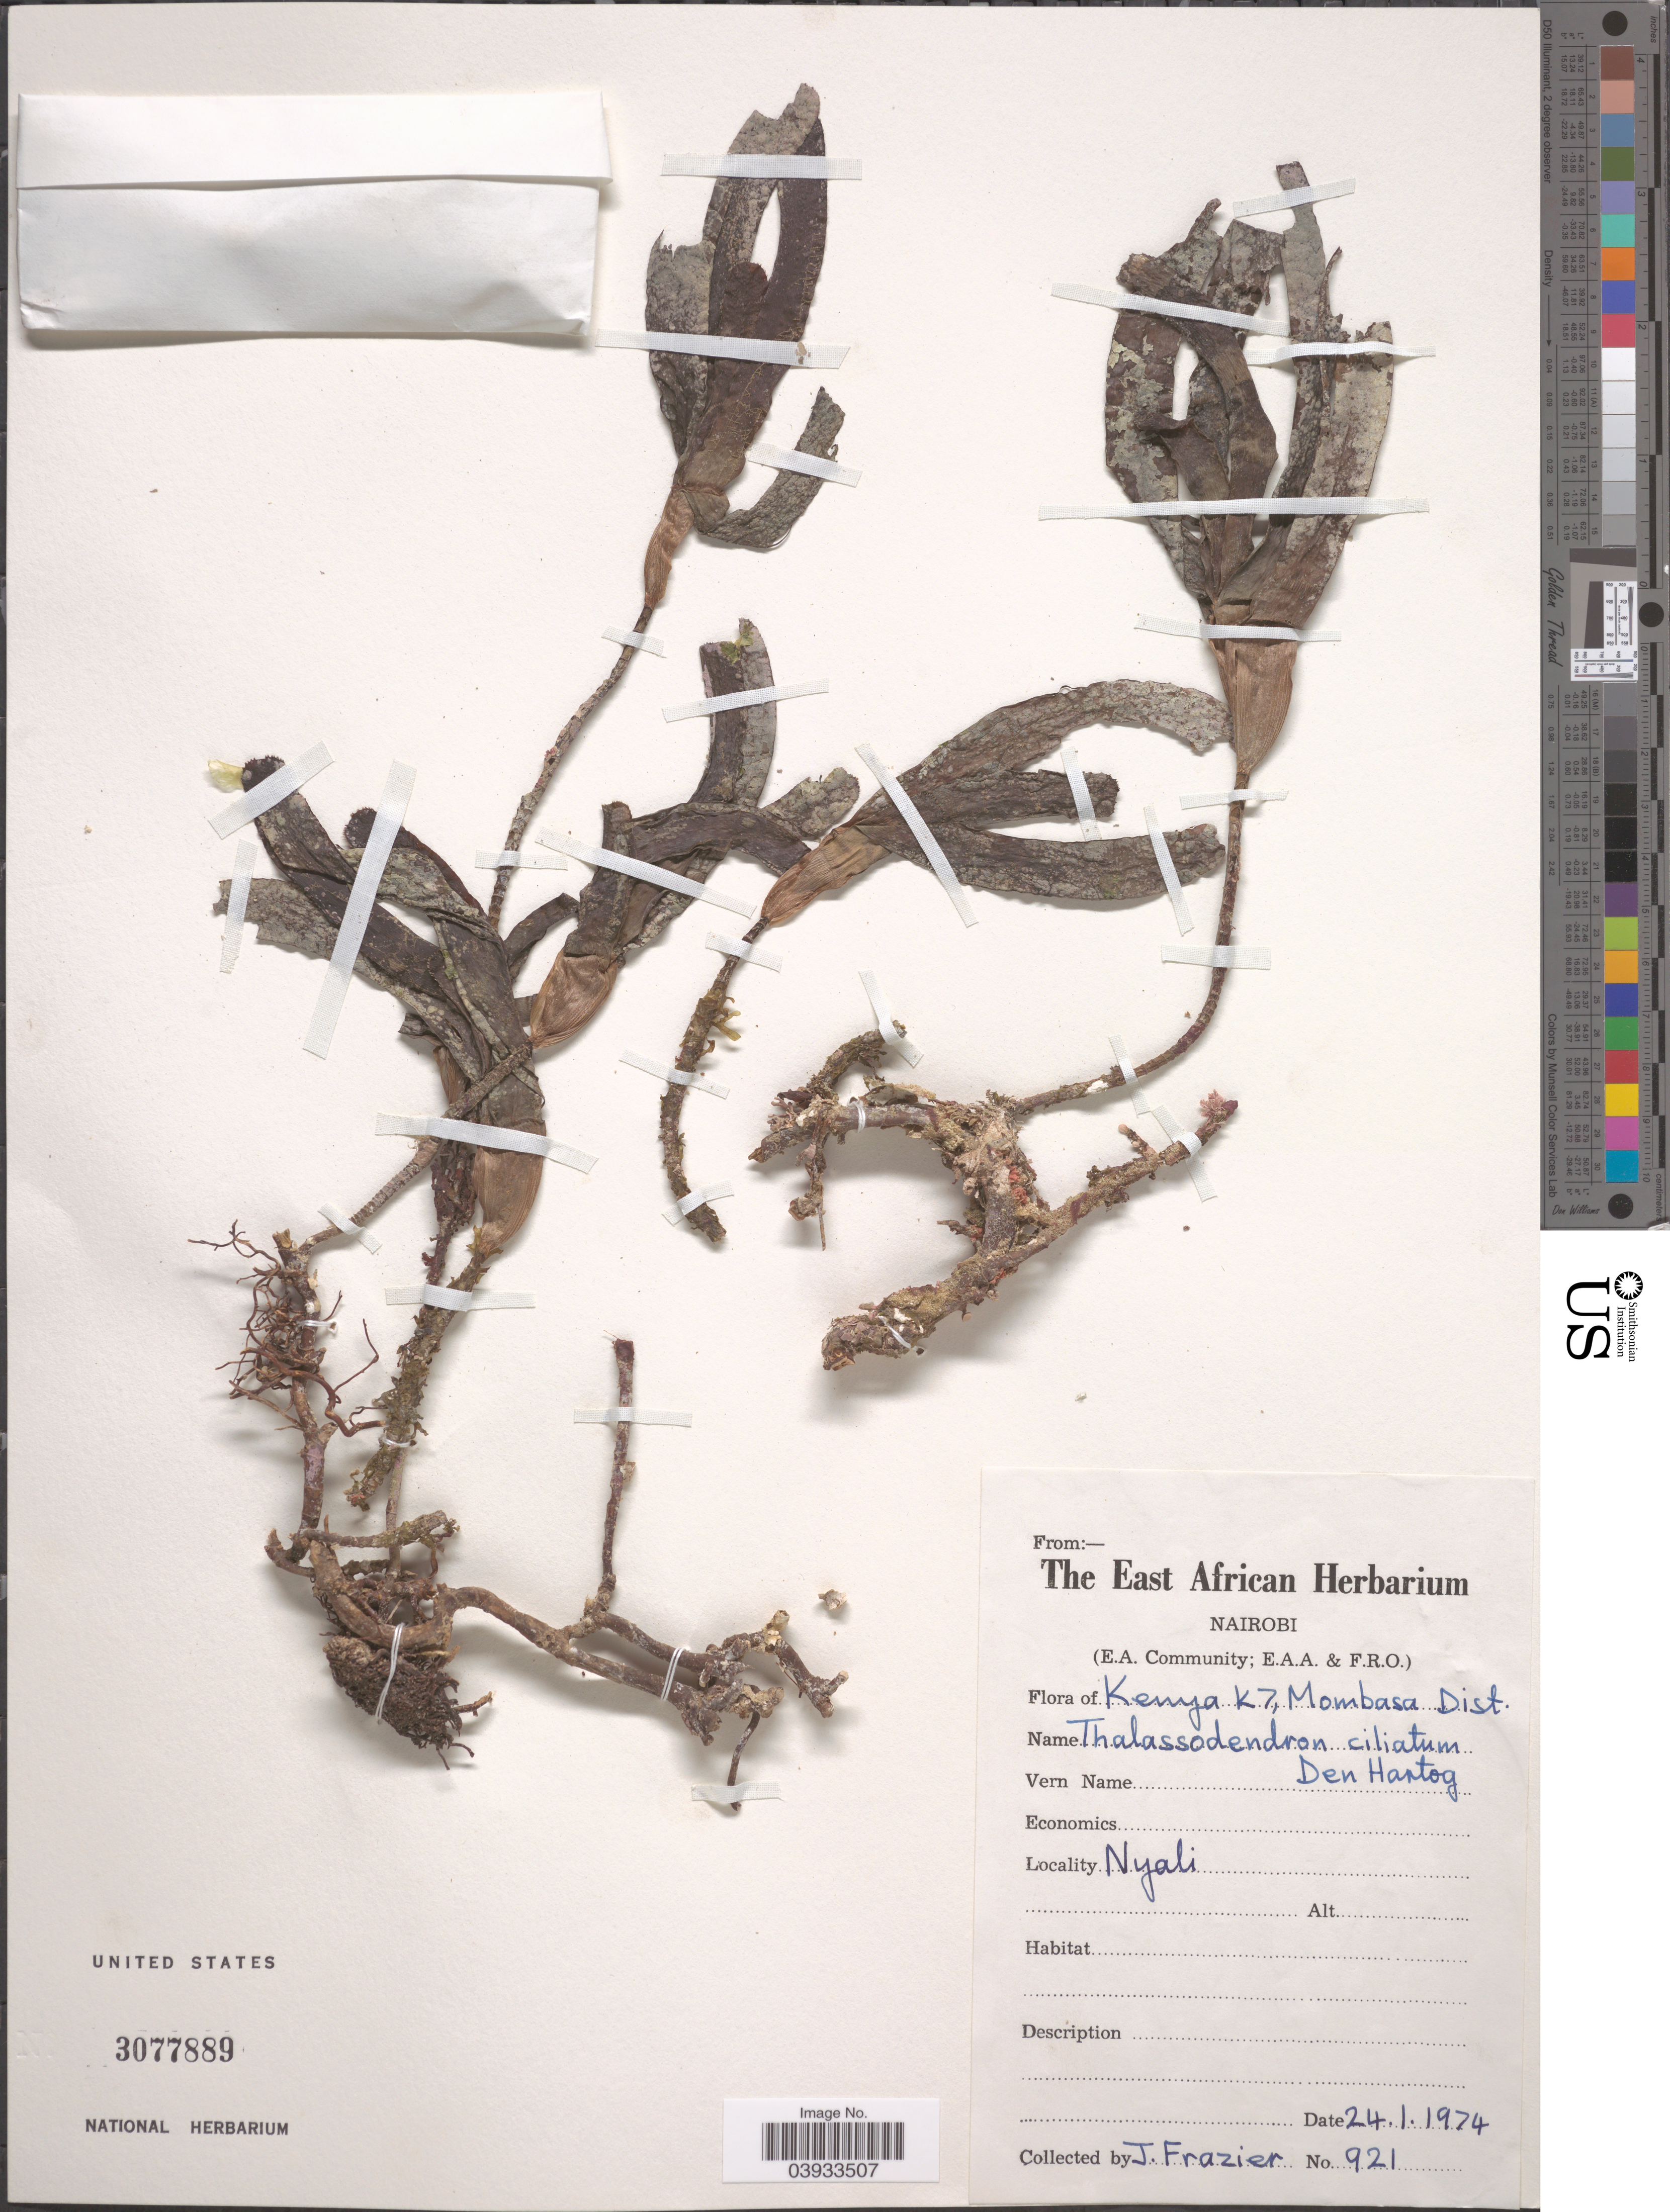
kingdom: Plantae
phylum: Tracheophyta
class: Liliopsida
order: Alismatales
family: Cymodoceaceae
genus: Thalassodendron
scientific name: Thalassodendron ciliatum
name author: (Forssk.) Hartog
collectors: J. Frazier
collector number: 921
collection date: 1974-01-24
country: Kenya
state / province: Mombasa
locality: Kenya K7, Mombasa Dist. Nyali.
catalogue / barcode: US 3077889